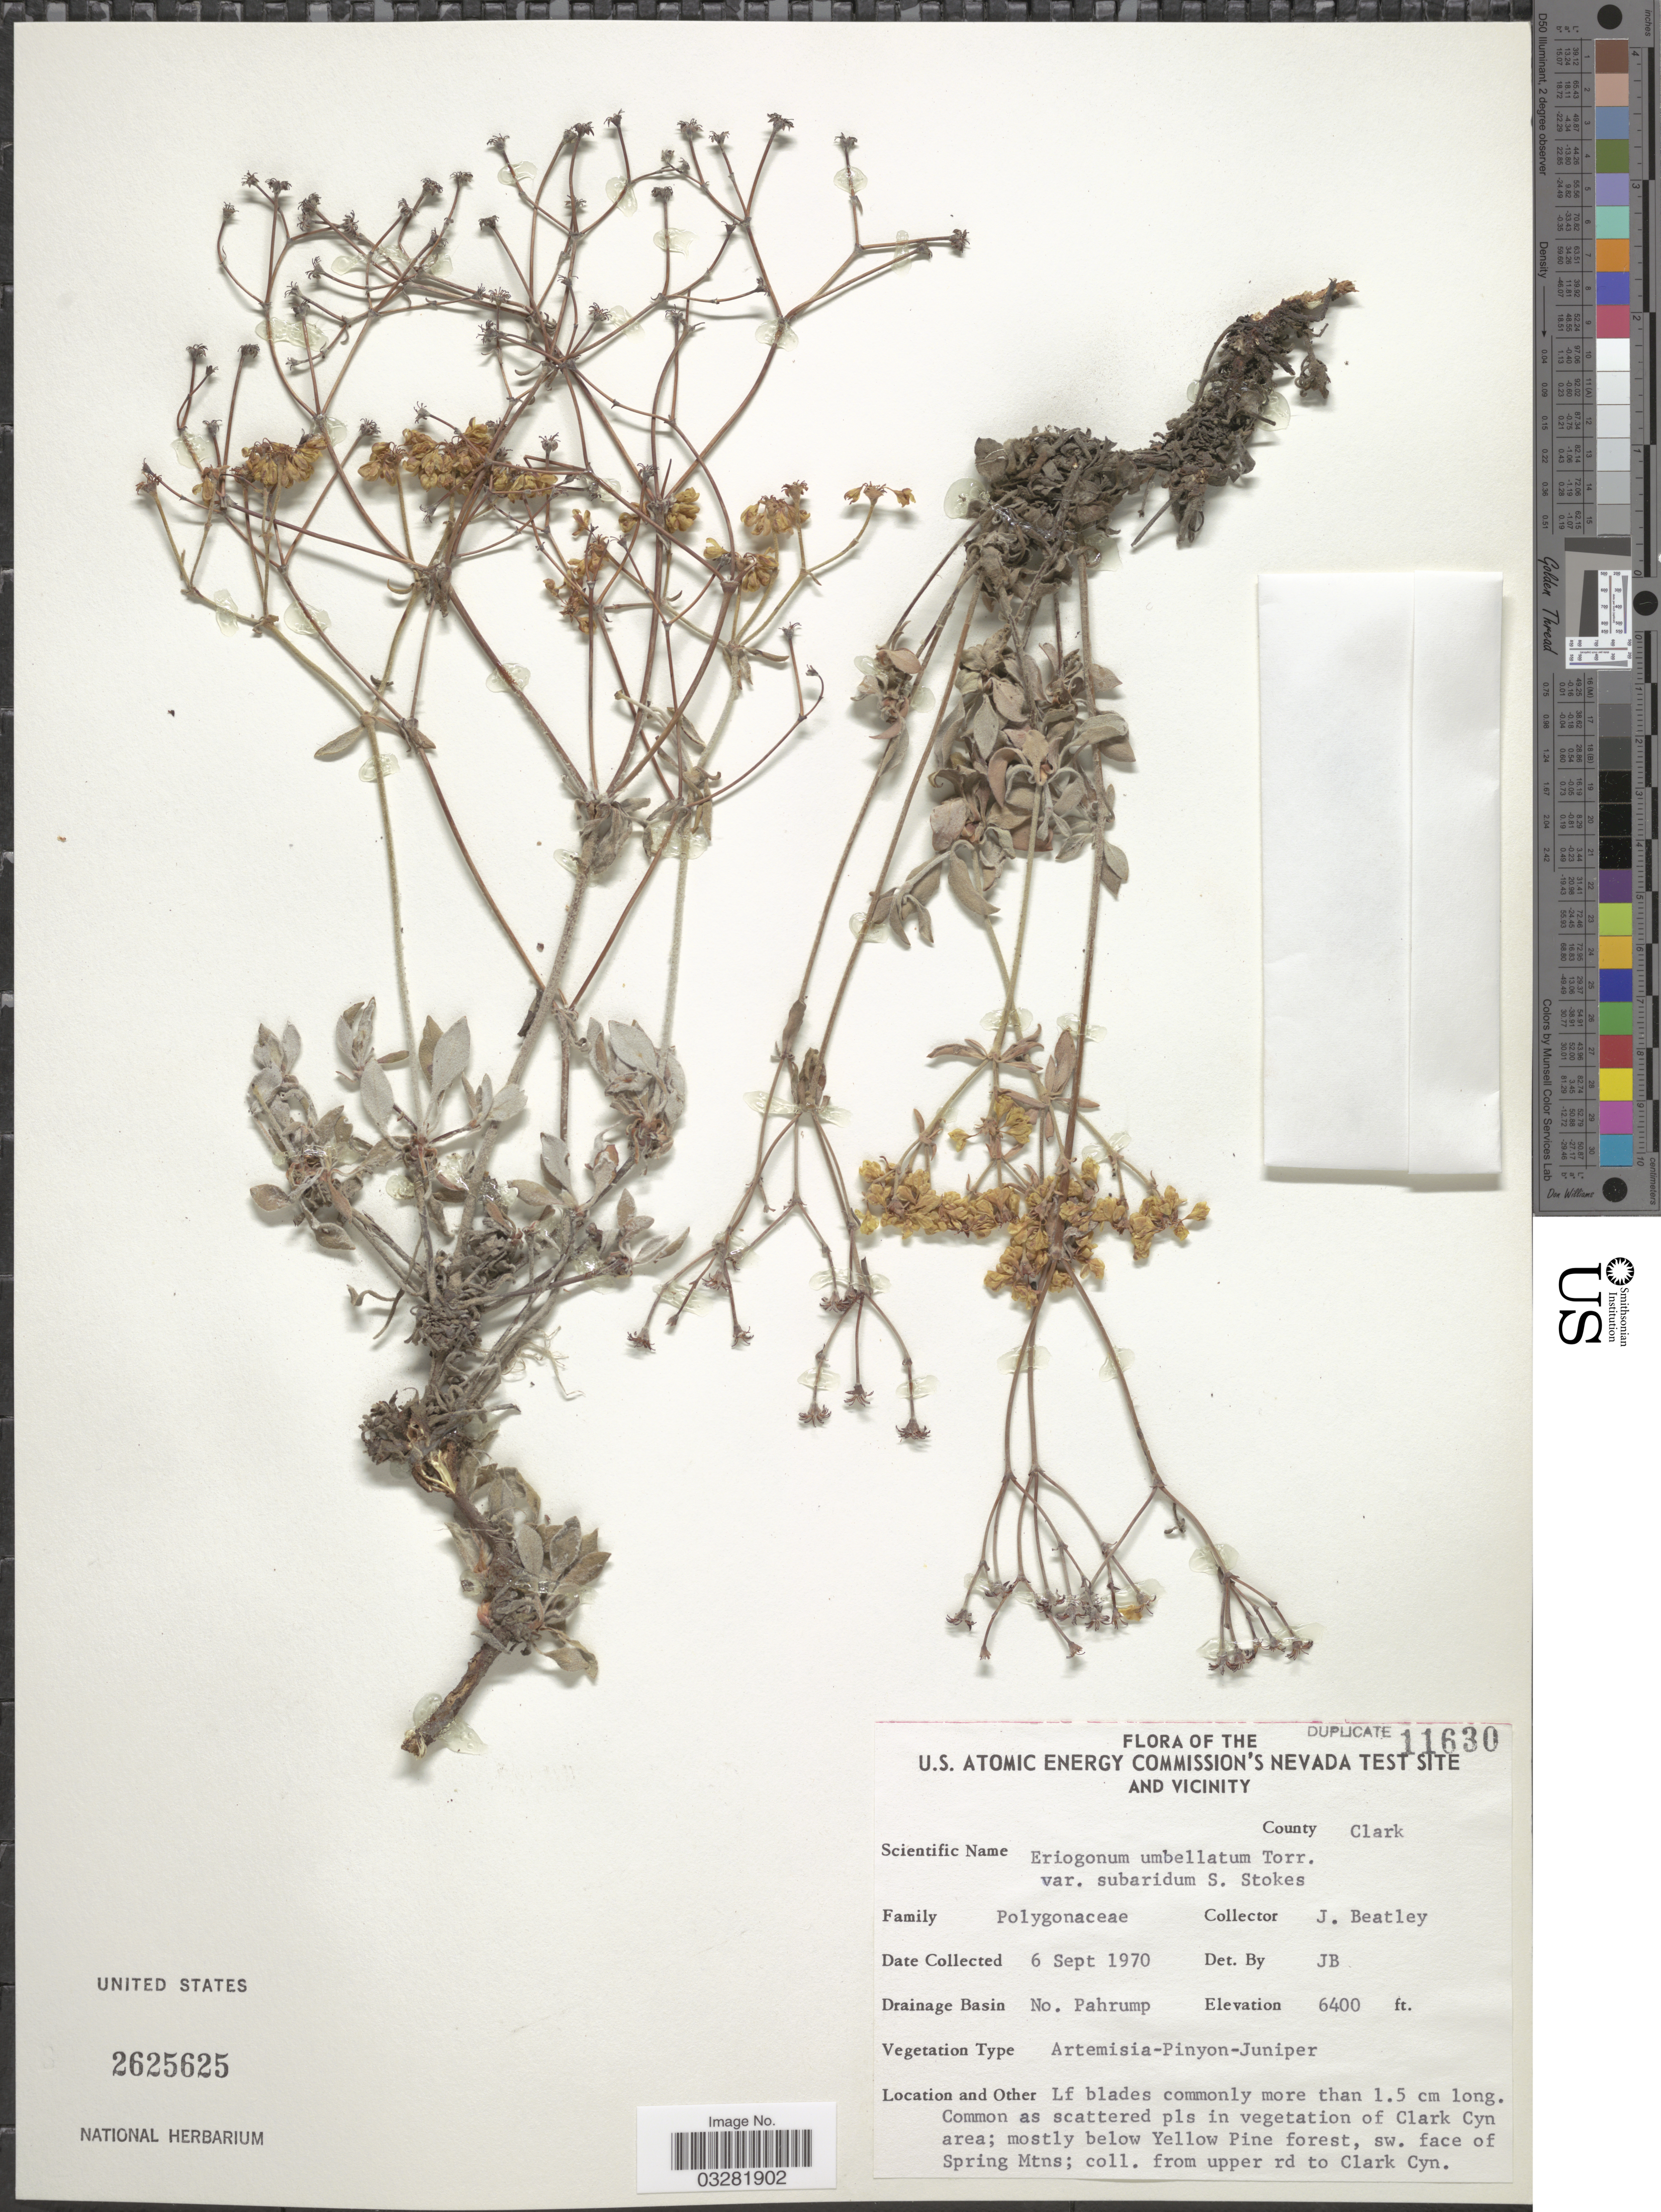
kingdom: Plantae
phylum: Tracheophyta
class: Magnoliopsida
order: Caryophyllales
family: Polygonaceae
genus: Eriogonum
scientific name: Eriogonum umbellatum var. subaridum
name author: S. Stokes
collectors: J. C. Beatley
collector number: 11630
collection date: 1970-09-06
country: United States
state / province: Nevada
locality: The U.S. Atomic Energy Commission's Nevada Test Site and Vicinity. County Clark. Drainage Basin No. Pahrump. In vegetation of Clark Cyn area; mostly below Yellow Pine forest, sw. face of Spring Mtns; coll. from upper rd to Clark Cyn.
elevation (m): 1951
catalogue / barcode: US 2625625